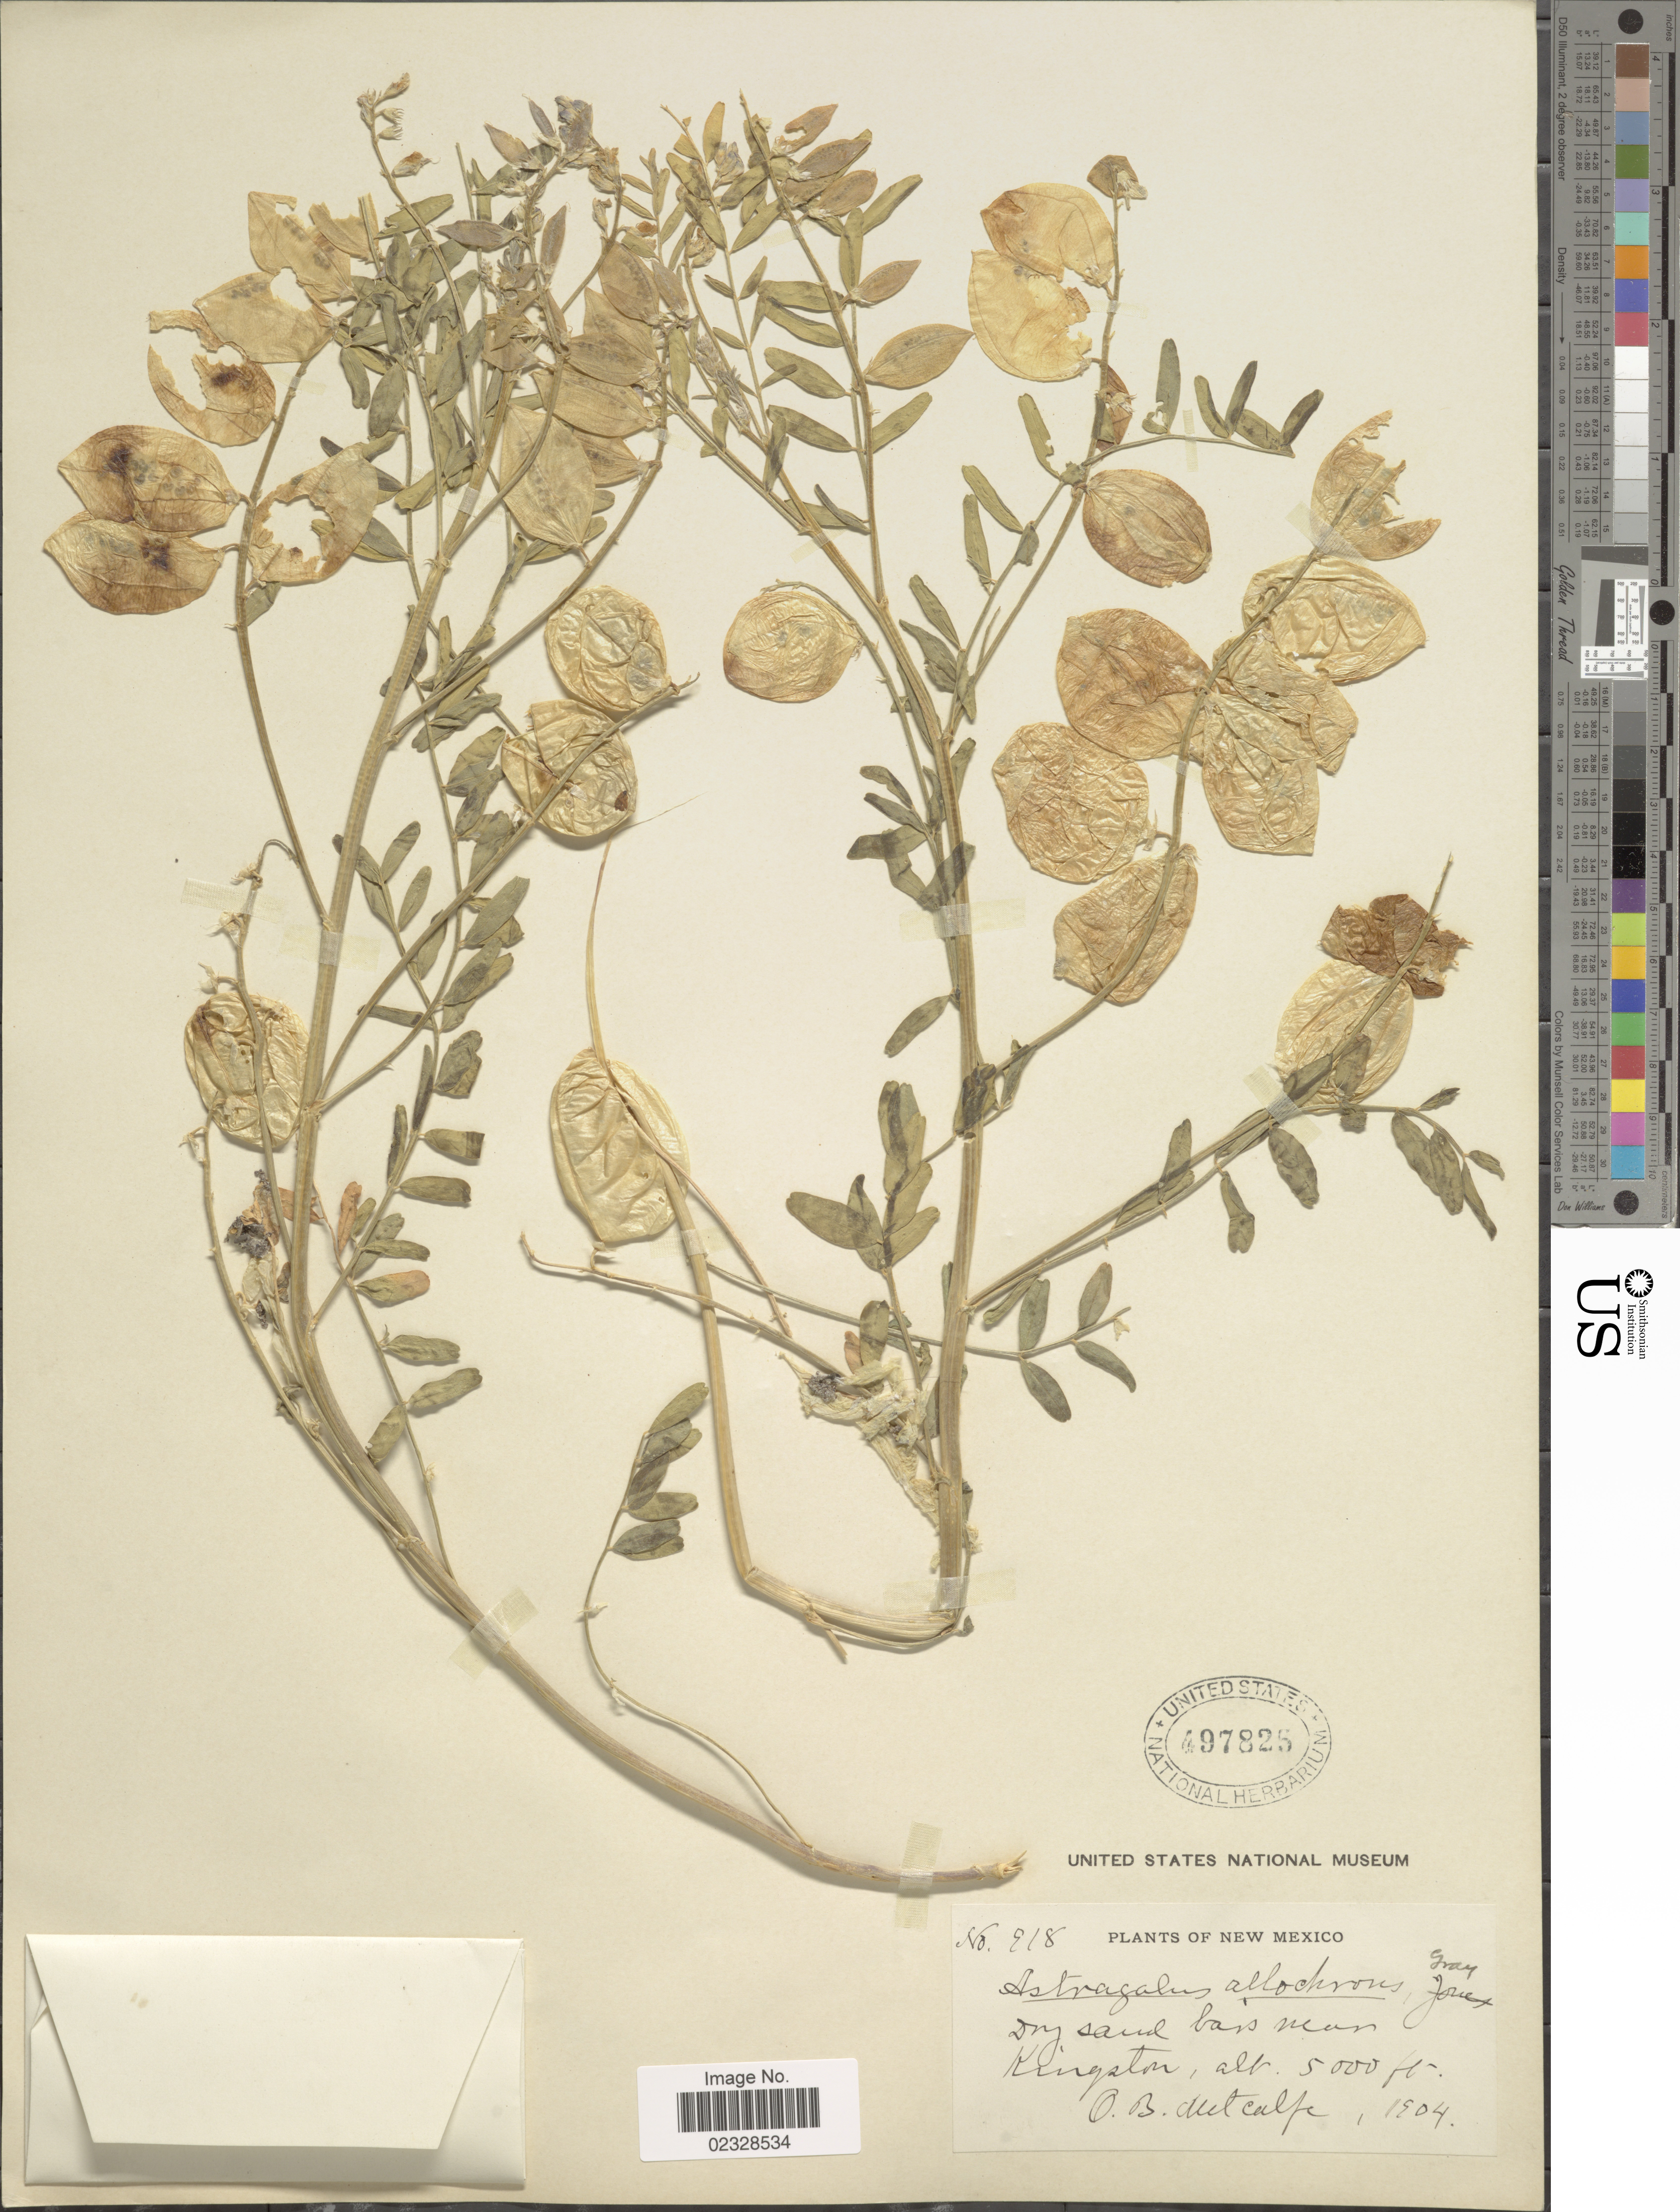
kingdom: Plantae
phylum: Tracheophyta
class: Magnoliopsida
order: Fabales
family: Fabaceae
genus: Astragalus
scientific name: Astragalus allochrous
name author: A. Gray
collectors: O. B. Metcalfe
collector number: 918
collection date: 1904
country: United States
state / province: New Mexico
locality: Dry sand bars near Kingston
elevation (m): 1524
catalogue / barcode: US 497825